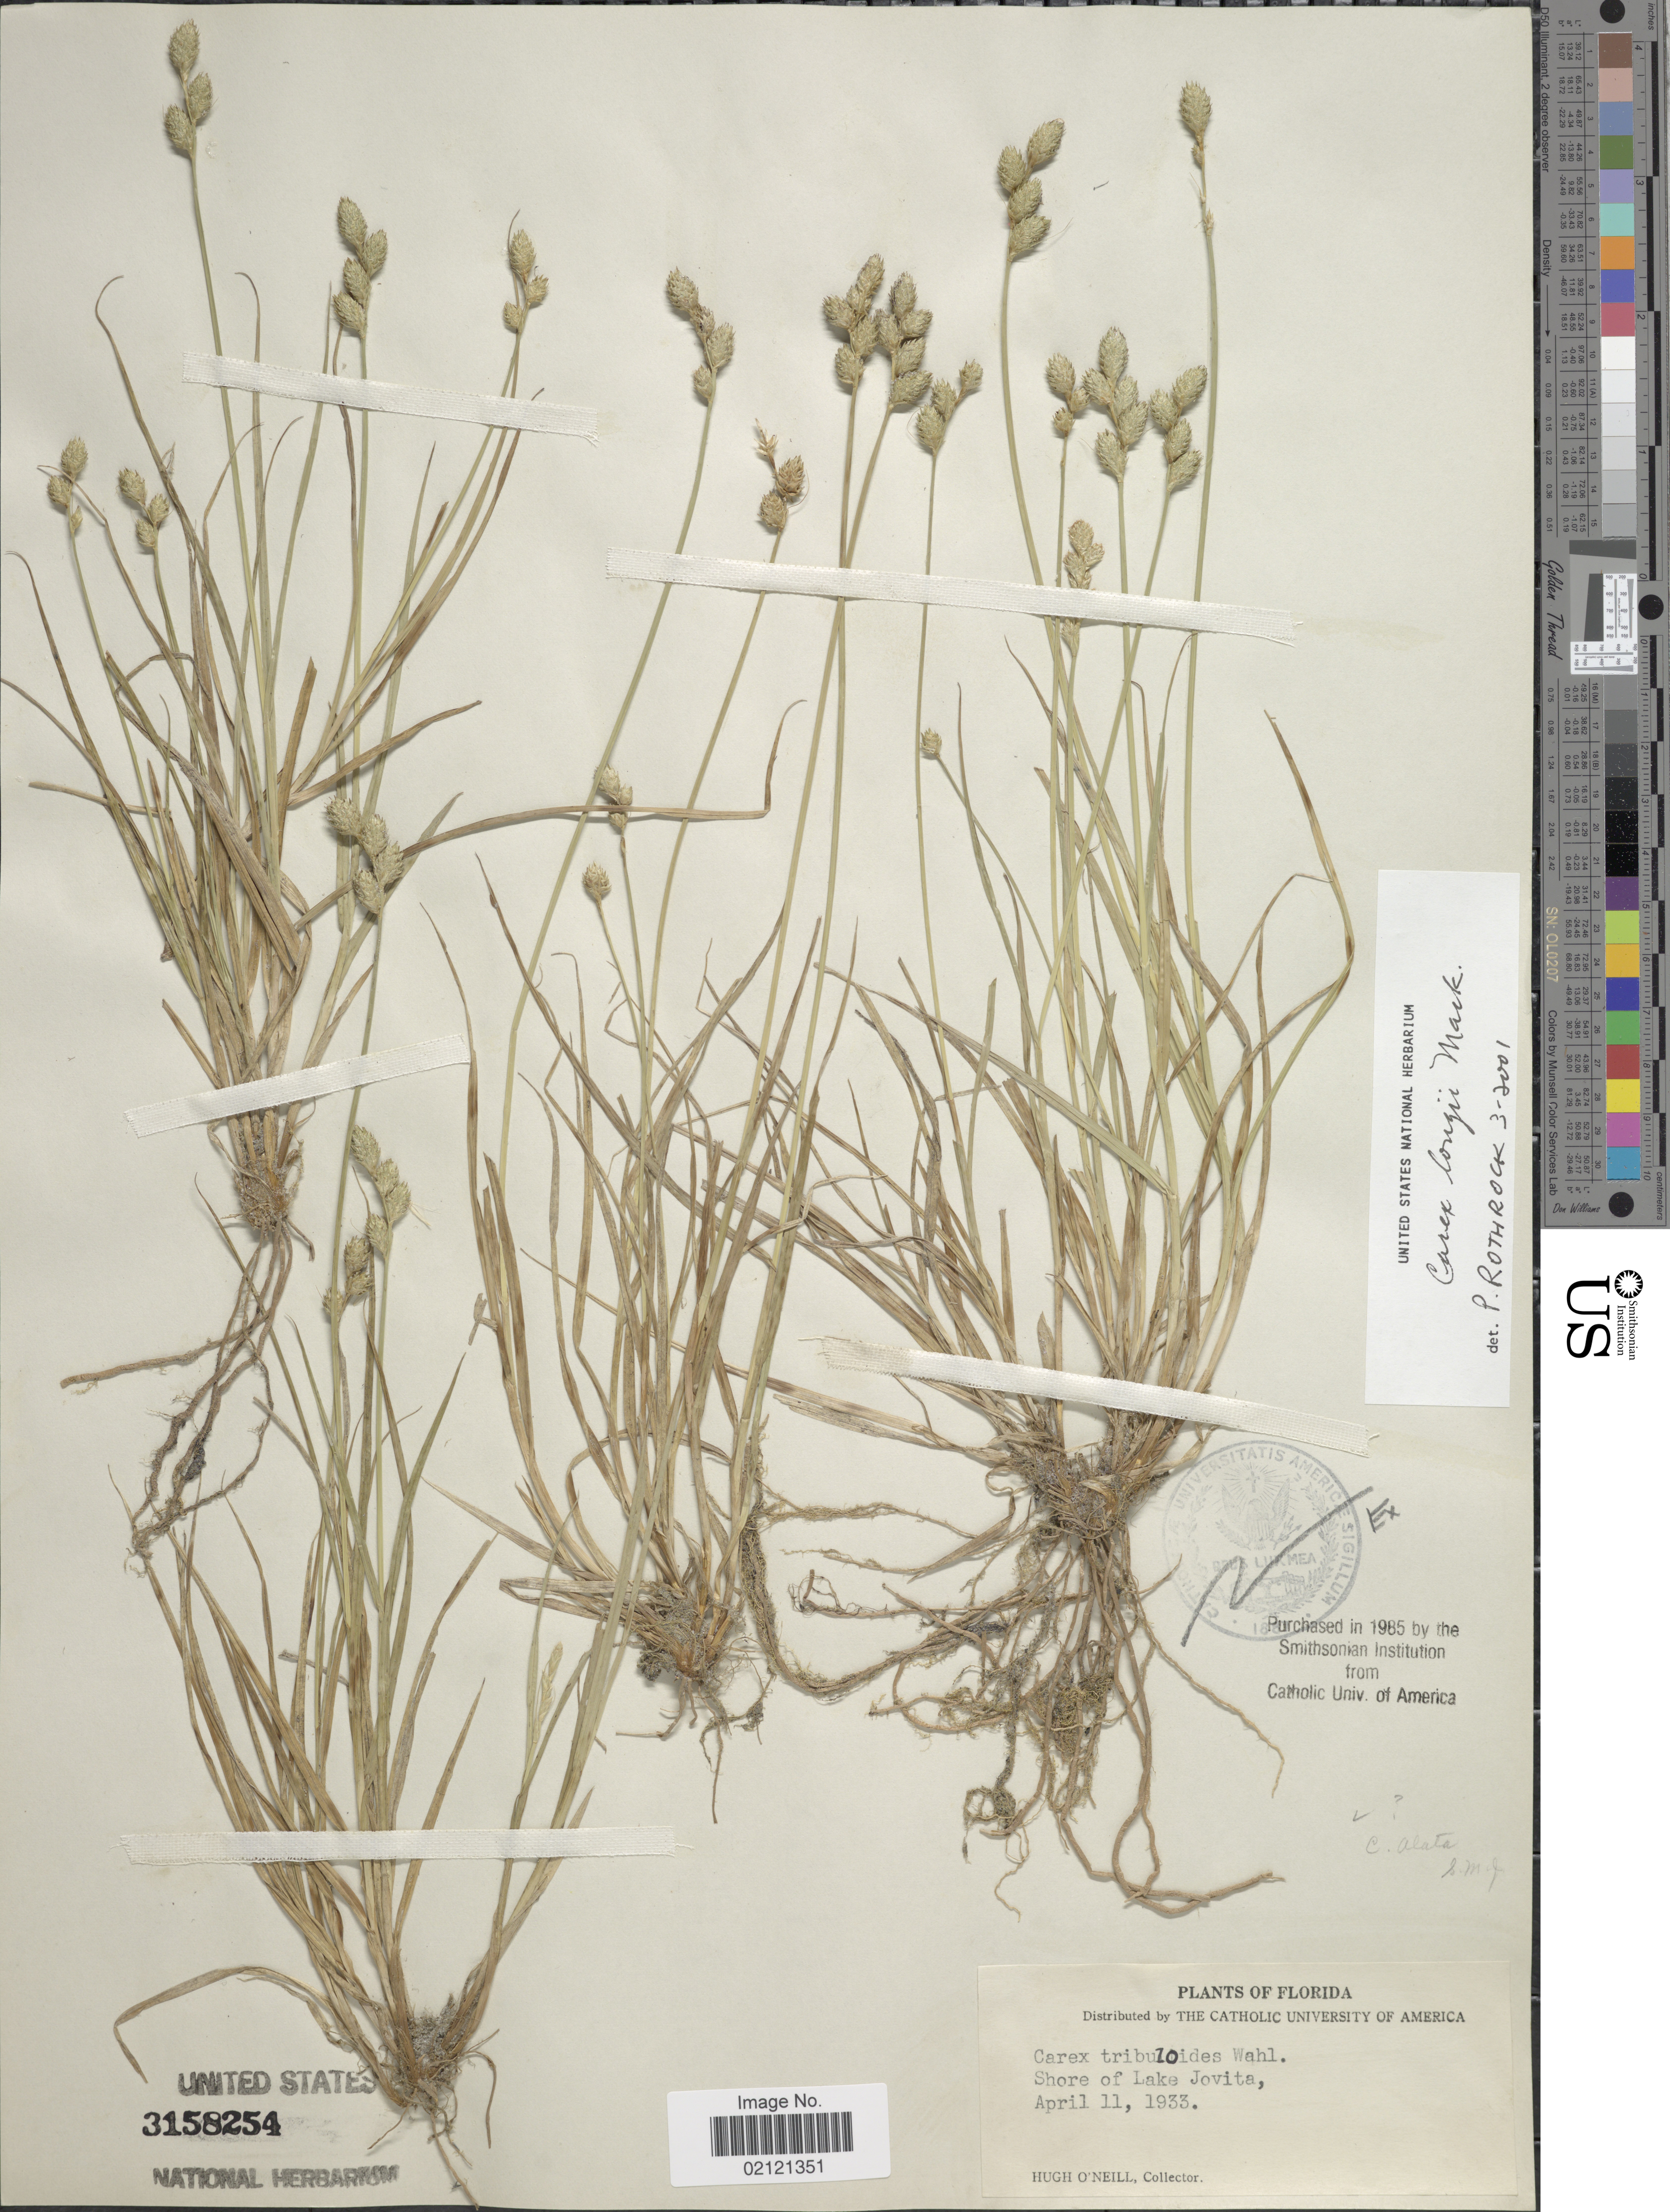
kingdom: Plantae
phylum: Tracheophyta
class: Liliopsida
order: Poales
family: Cyperaceae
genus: Carex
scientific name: Carex longii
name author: Mack.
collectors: H. O'Neill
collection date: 1933-04-11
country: United States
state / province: Florida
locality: Shore of Lake Jovita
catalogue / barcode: US 3158254